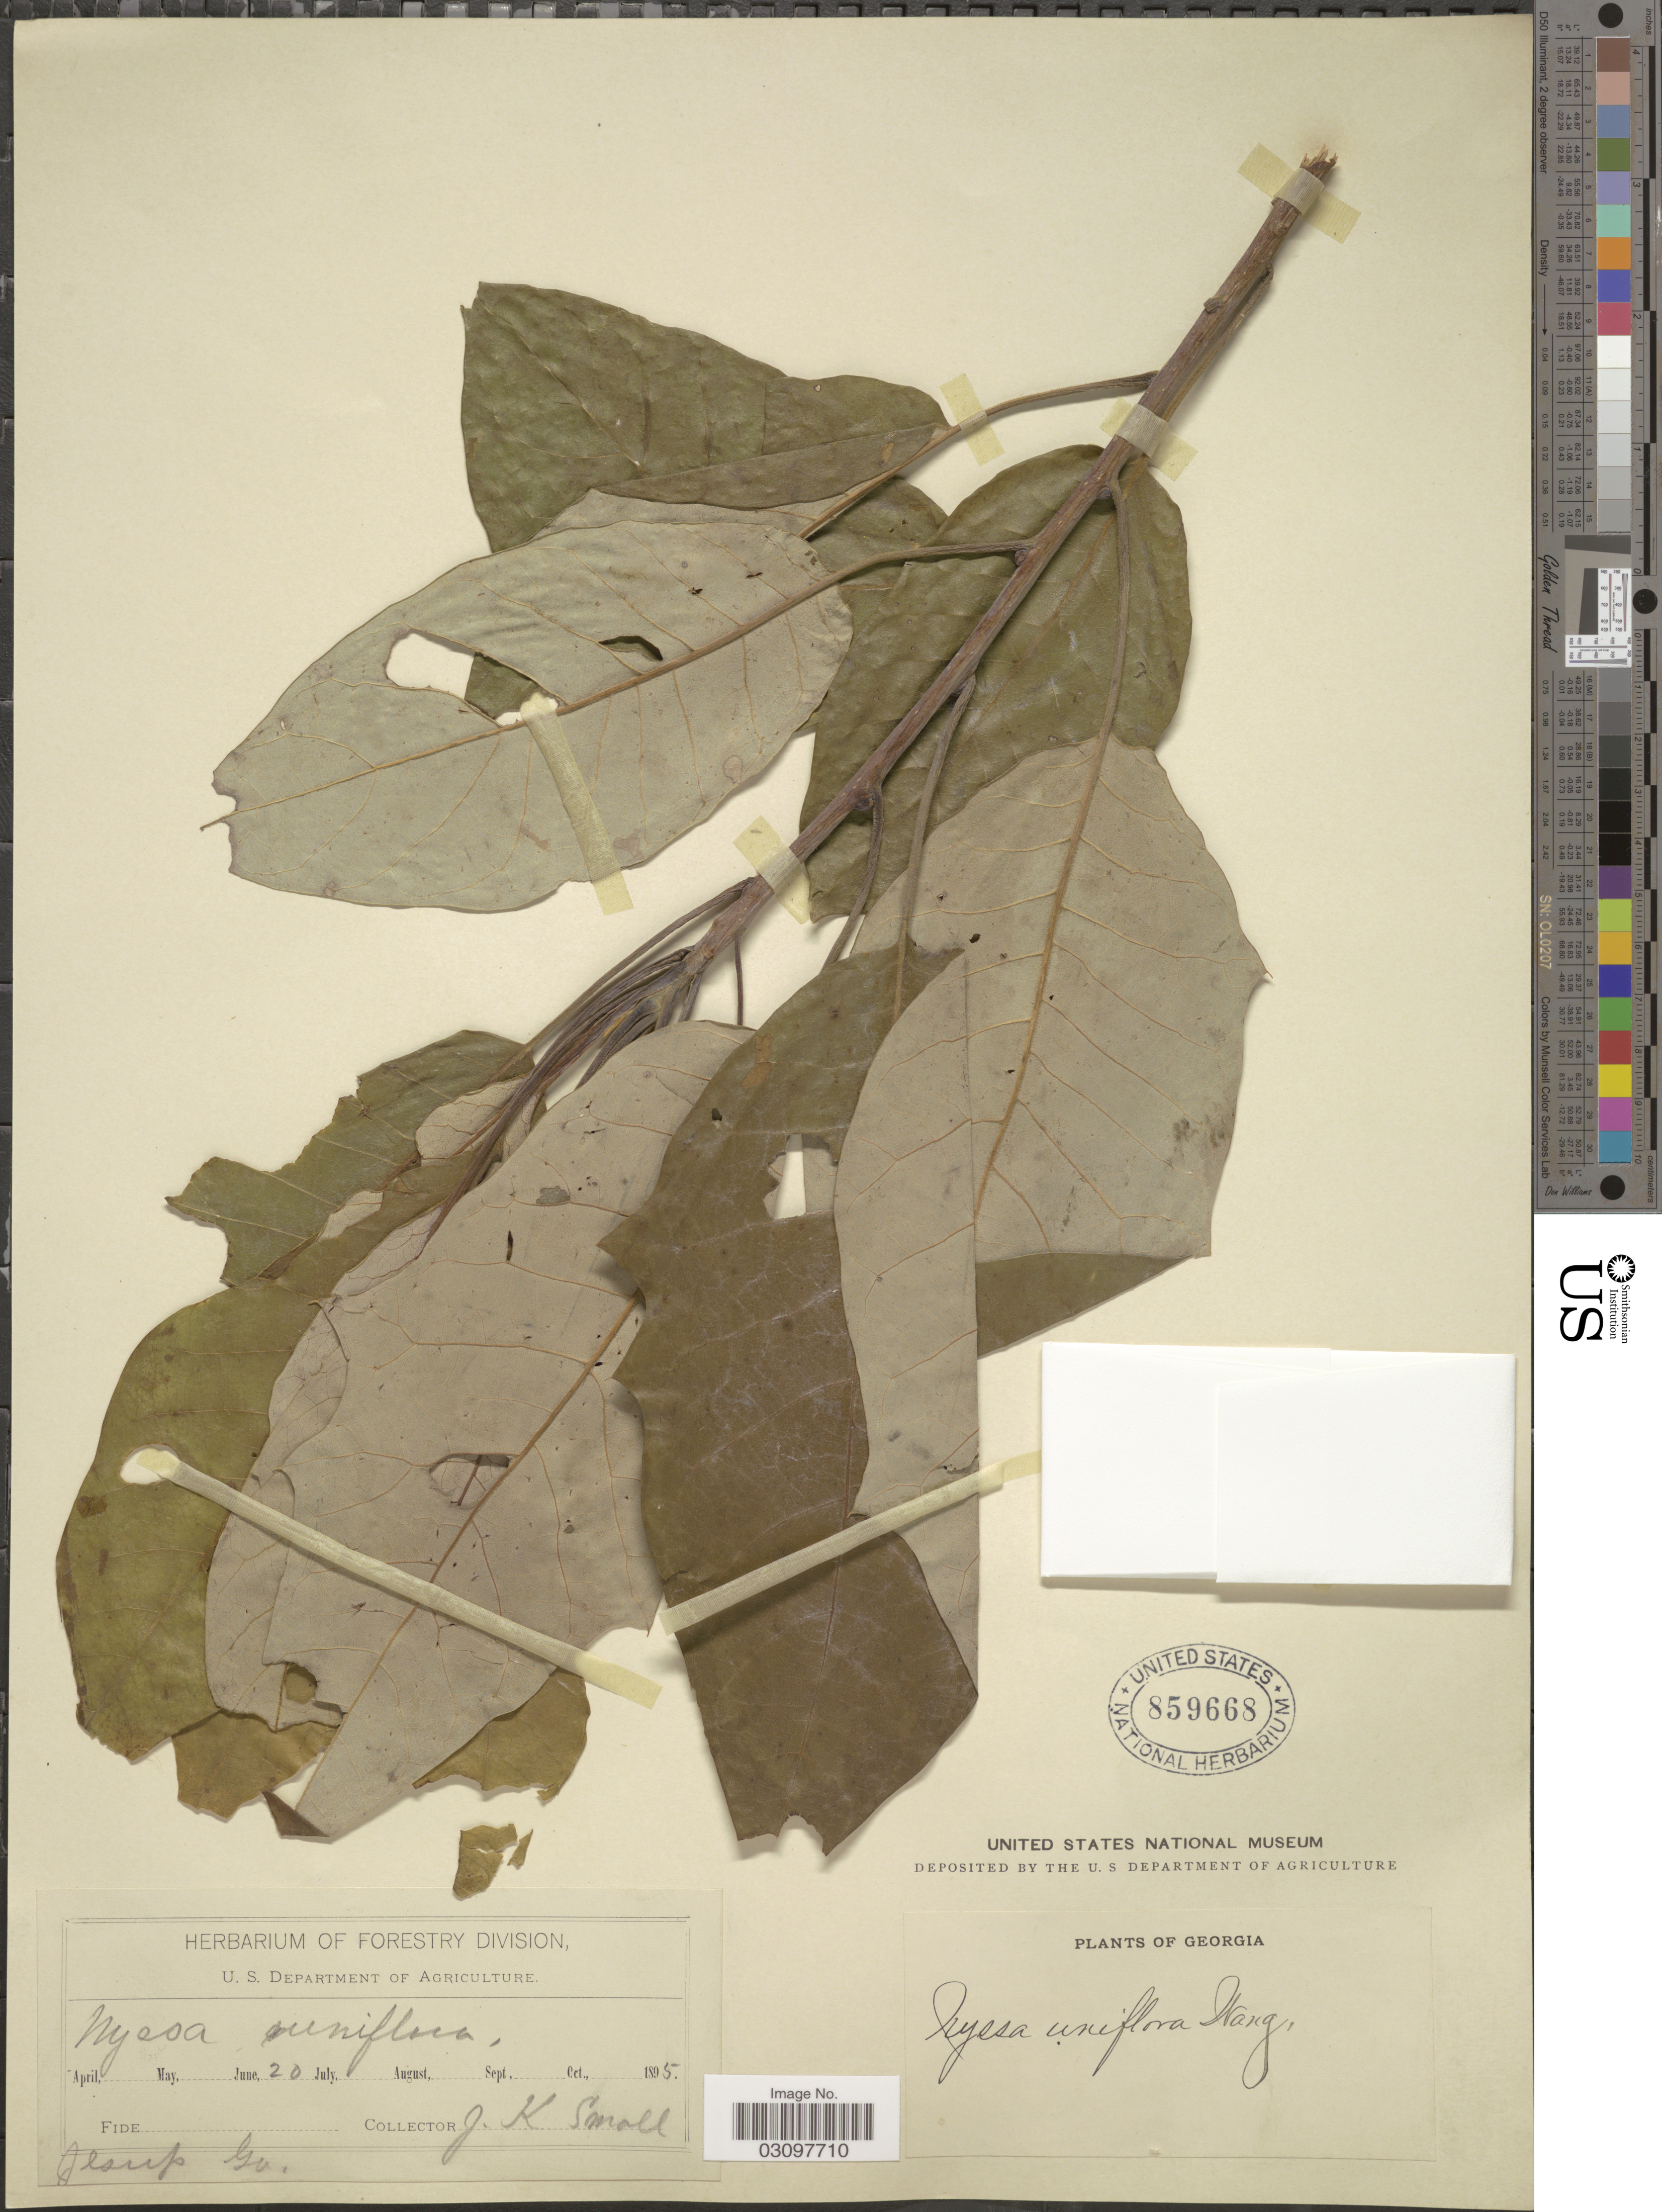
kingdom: Plantae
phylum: Tracheophyta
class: Magnoliopsida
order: Cornales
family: Nyssaceae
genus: Nyssa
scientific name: Nyssa aquatica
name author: L.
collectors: J. K. Small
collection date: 1895-06-20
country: United States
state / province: Georgia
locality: Jesup.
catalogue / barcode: US 859668